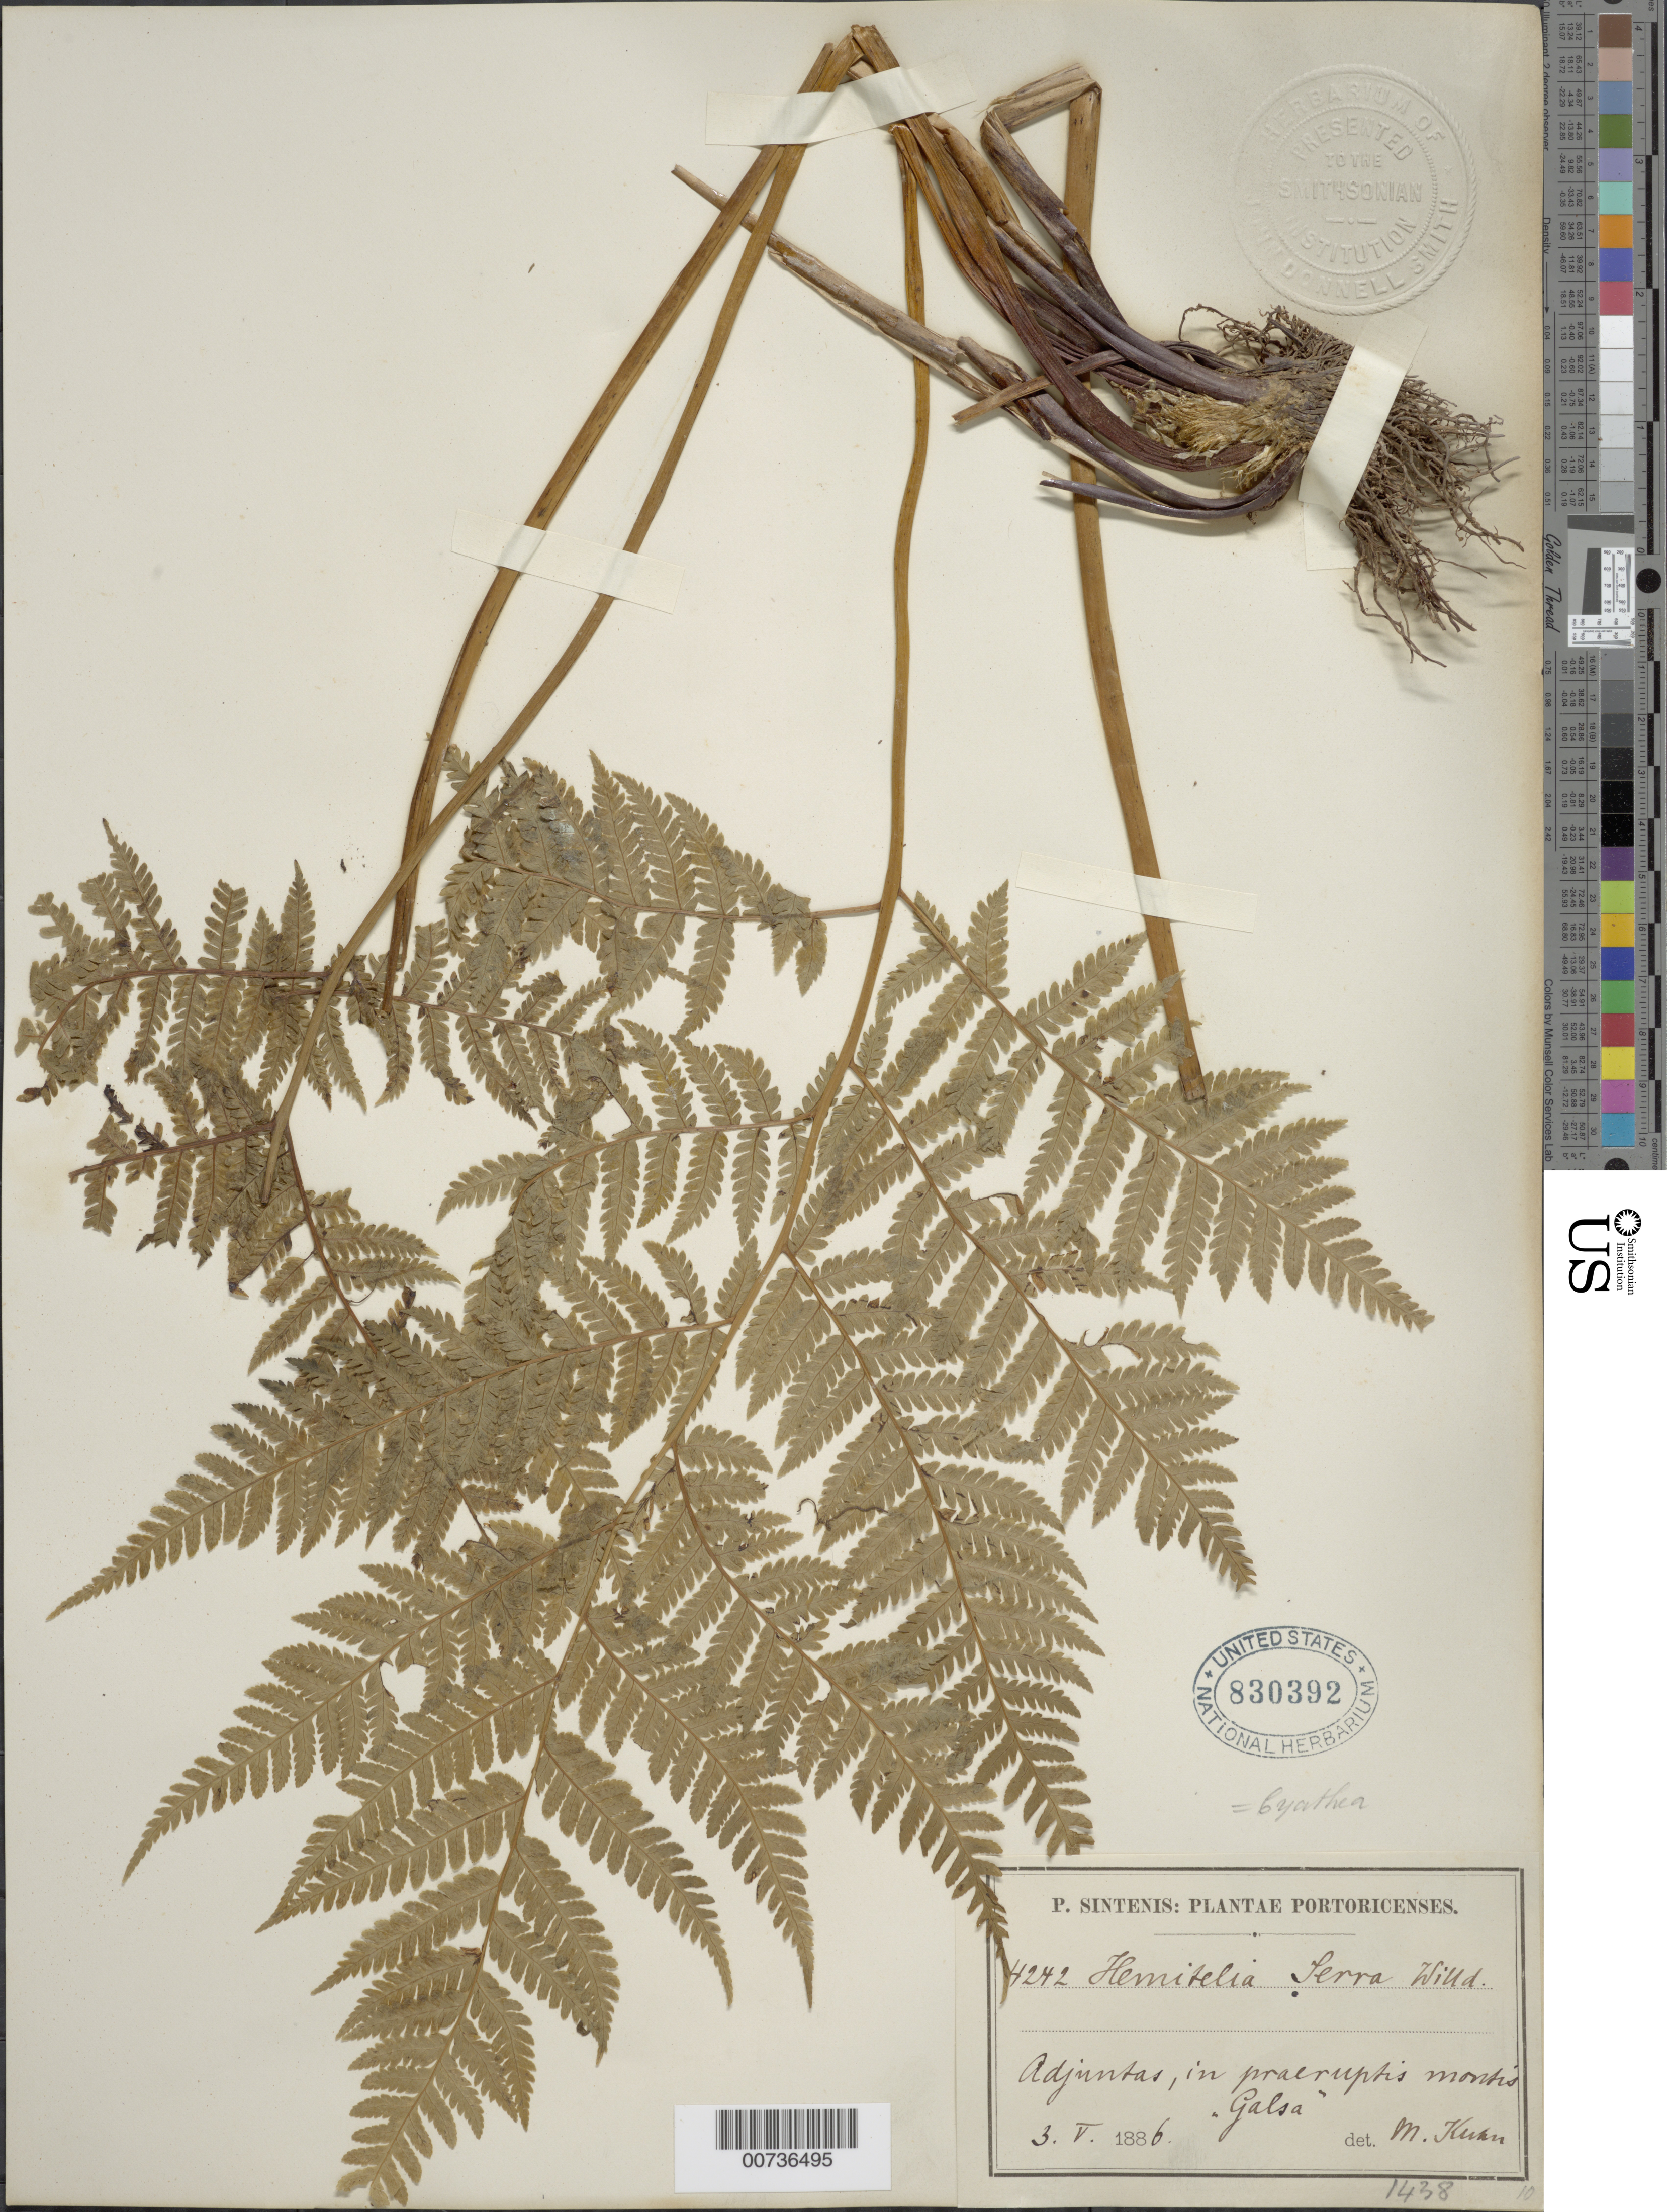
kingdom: Plantae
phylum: Tracheophyta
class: Polypodiopsida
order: Cyatheales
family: Cyatheaceae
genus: Cyathea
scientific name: Cyathea arborea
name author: (L.) Sm.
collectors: P. Sintenis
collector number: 4242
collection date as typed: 03 May 1886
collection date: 1886-05-03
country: Puerto Rico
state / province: Adjuntas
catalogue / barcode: US 830392